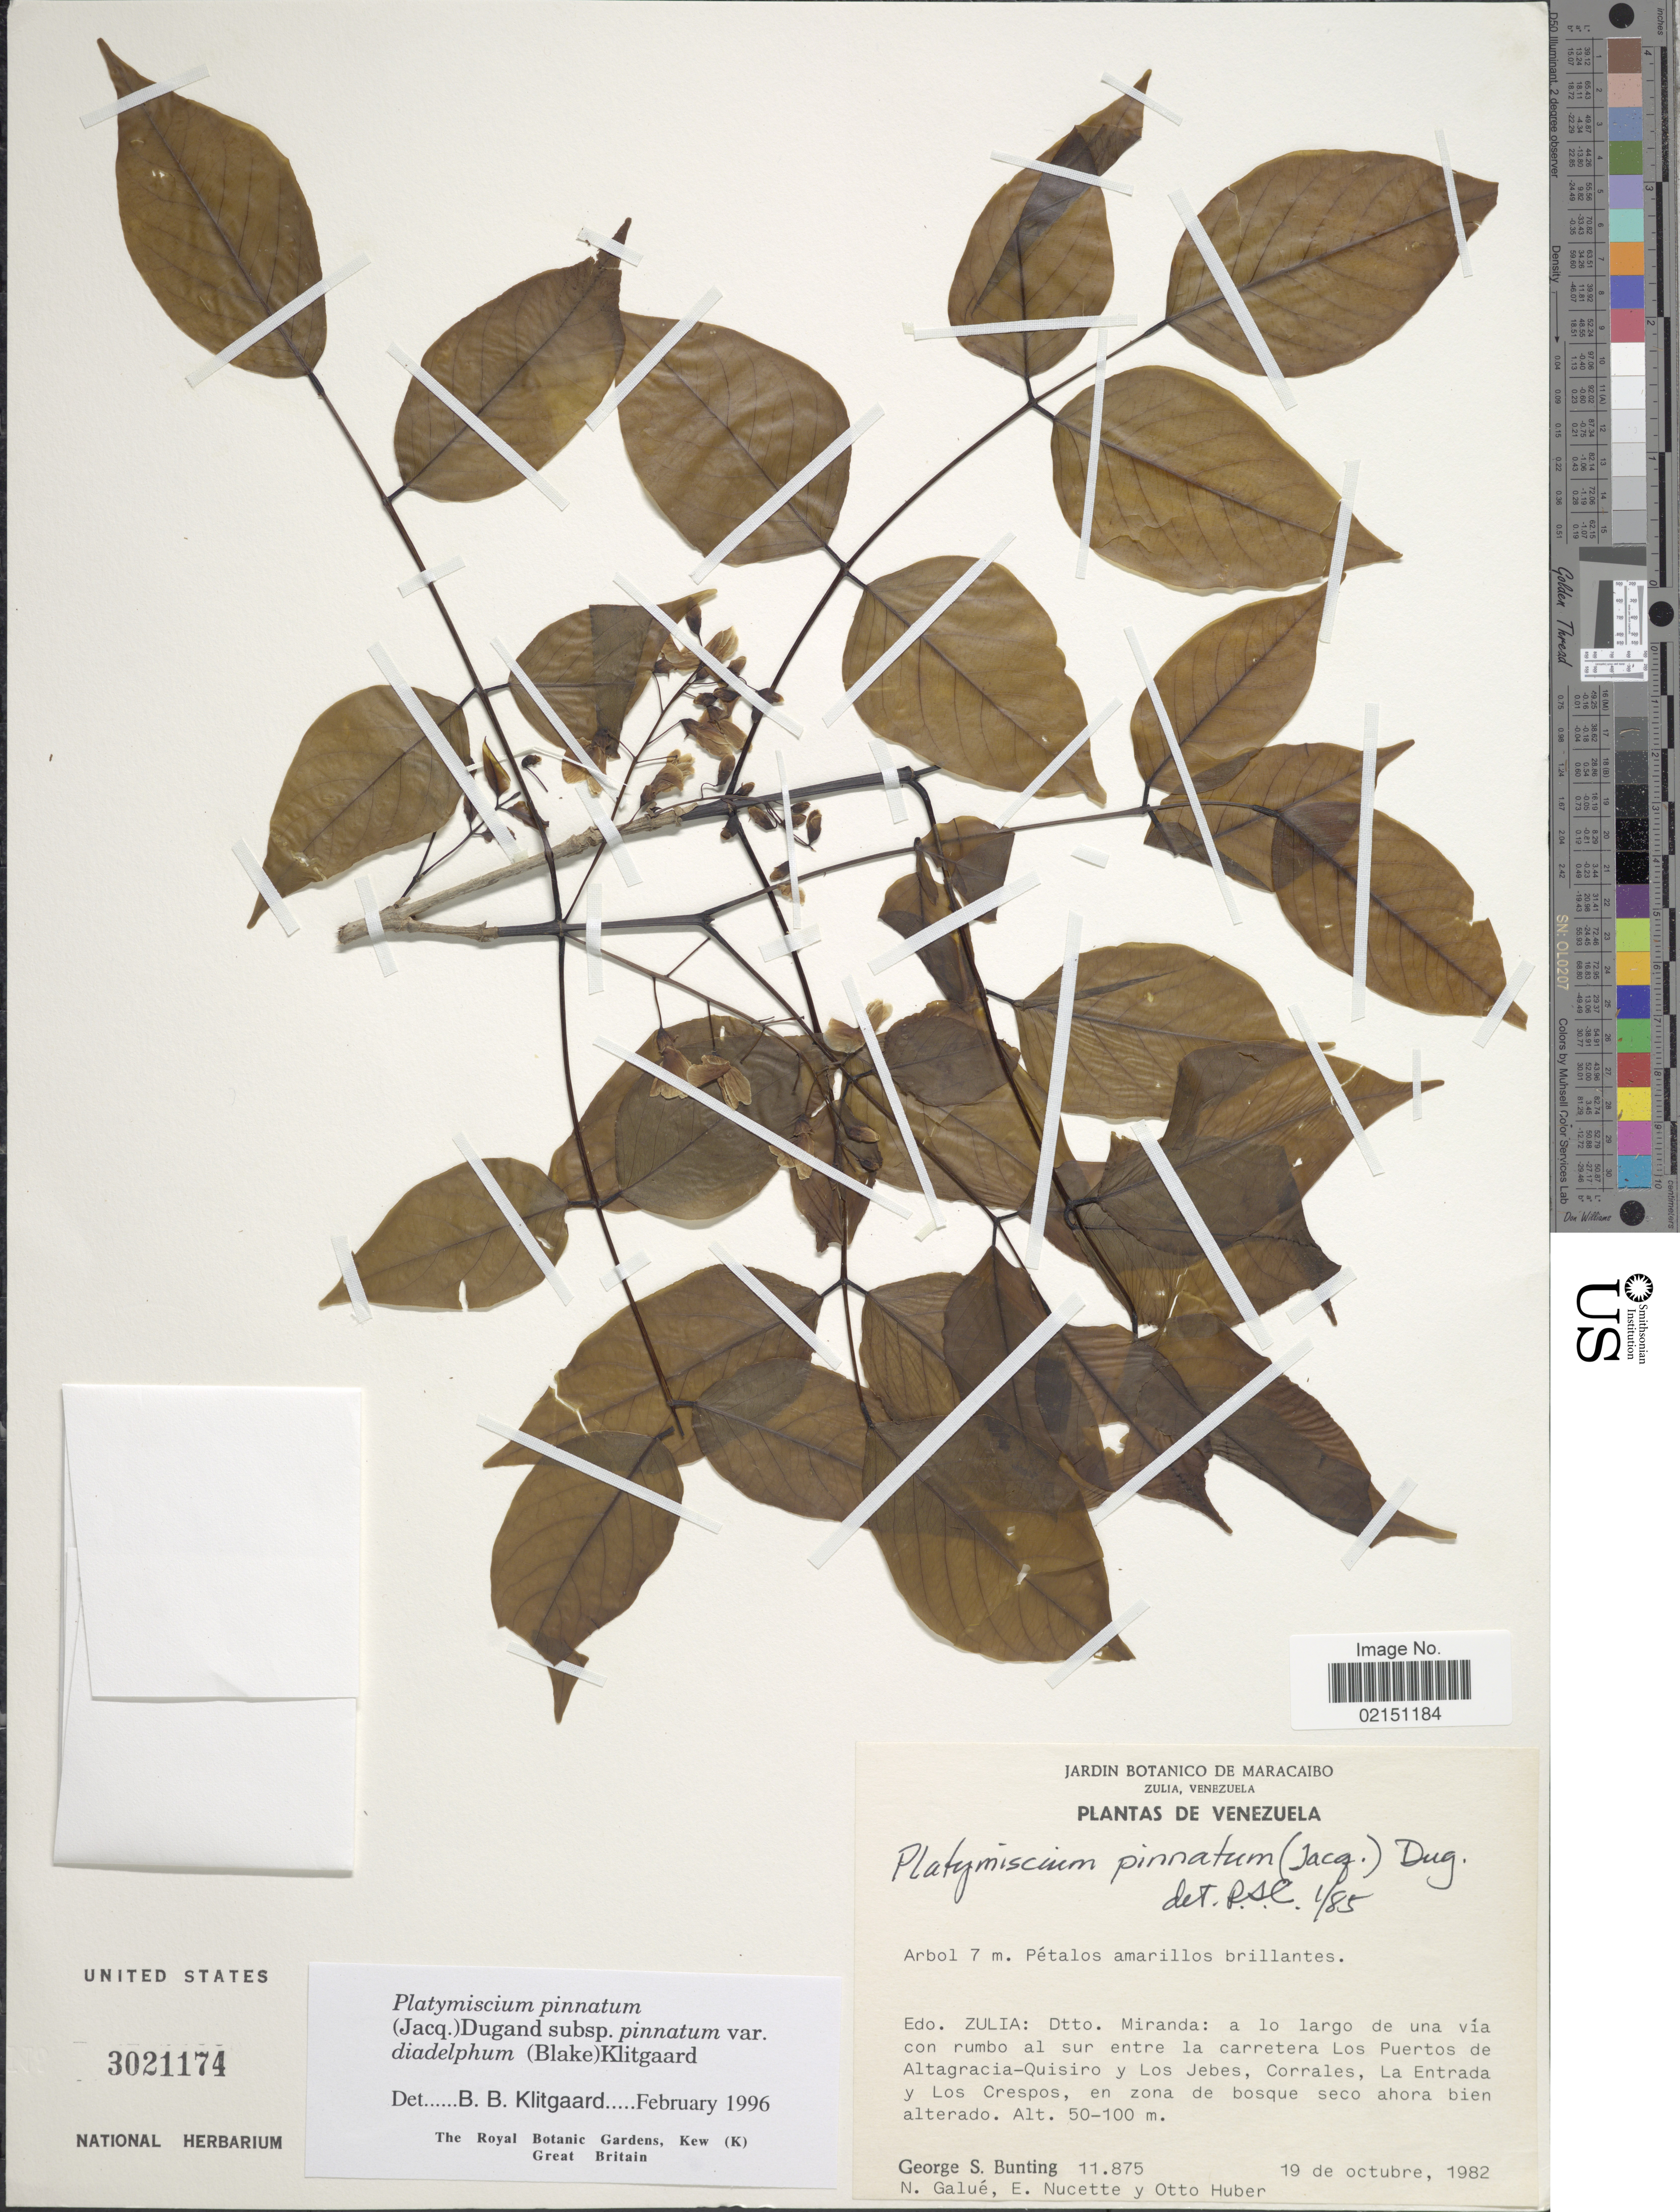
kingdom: Plantae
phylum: Tracheophyta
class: Magnoliopsida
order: Fabales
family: Fabaceae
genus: Platymiscium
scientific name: Platymiscium pinnatum var. diadelphum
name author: (S.F. Blake) Klitg.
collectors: G. S. Bunting, N. Galué, E. Nucette & O. Huber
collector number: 11875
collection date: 1982-10-19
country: Venezuela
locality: Edo. Zulia: Dtto. Miranda: a lo largo de una via con rumbo al sur entre la carretera Los Puertos de Altagracia-Quisiro y Los Jebes, Corrales, La Entrada y Los Crespos, en zona de bosque seco ahora bien alterado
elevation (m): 50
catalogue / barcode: US 3021174